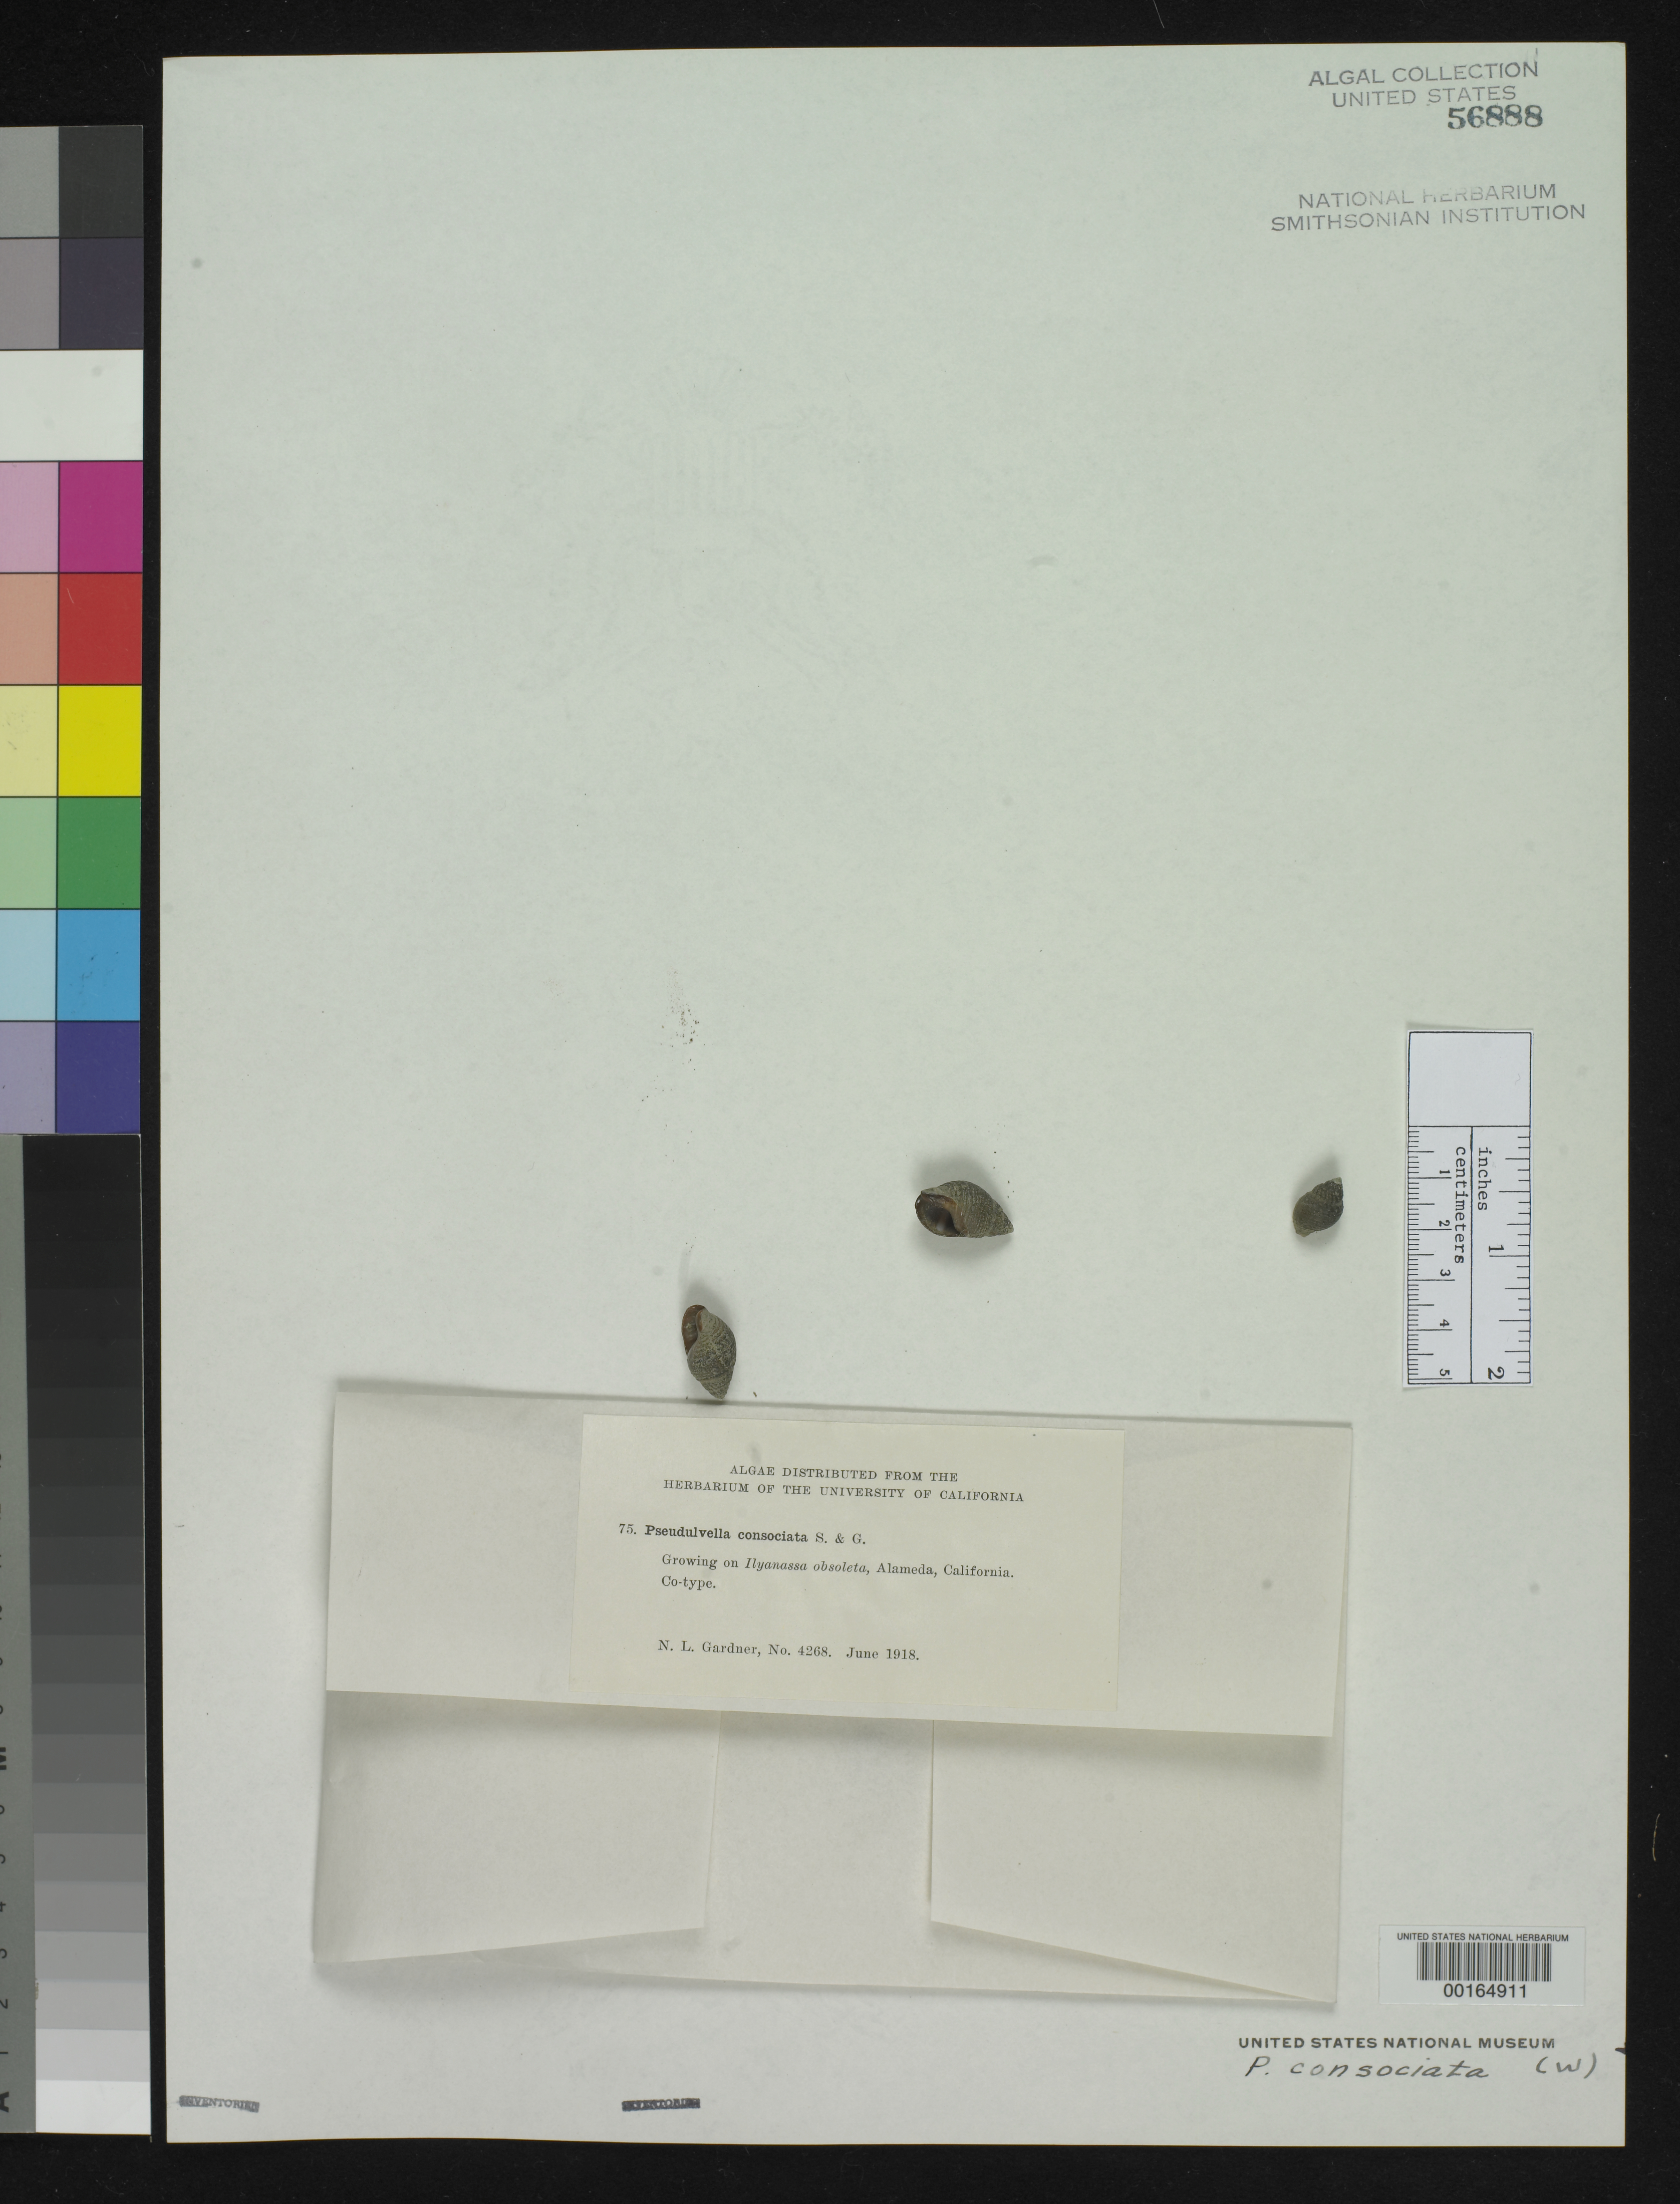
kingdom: Plantae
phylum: Chlorophyta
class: Chlorophyceae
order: Chaetopeltidales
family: Chaetopeltidaceae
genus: Pseudulvella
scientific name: Pseudulvella consociata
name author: Setch. & N.L. Gardner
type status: Isotype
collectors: N. Gardner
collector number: NLG 4268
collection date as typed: Jun 1918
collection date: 1918-06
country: United States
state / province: California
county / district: Alameda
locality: Alameda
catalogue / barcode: US 56888